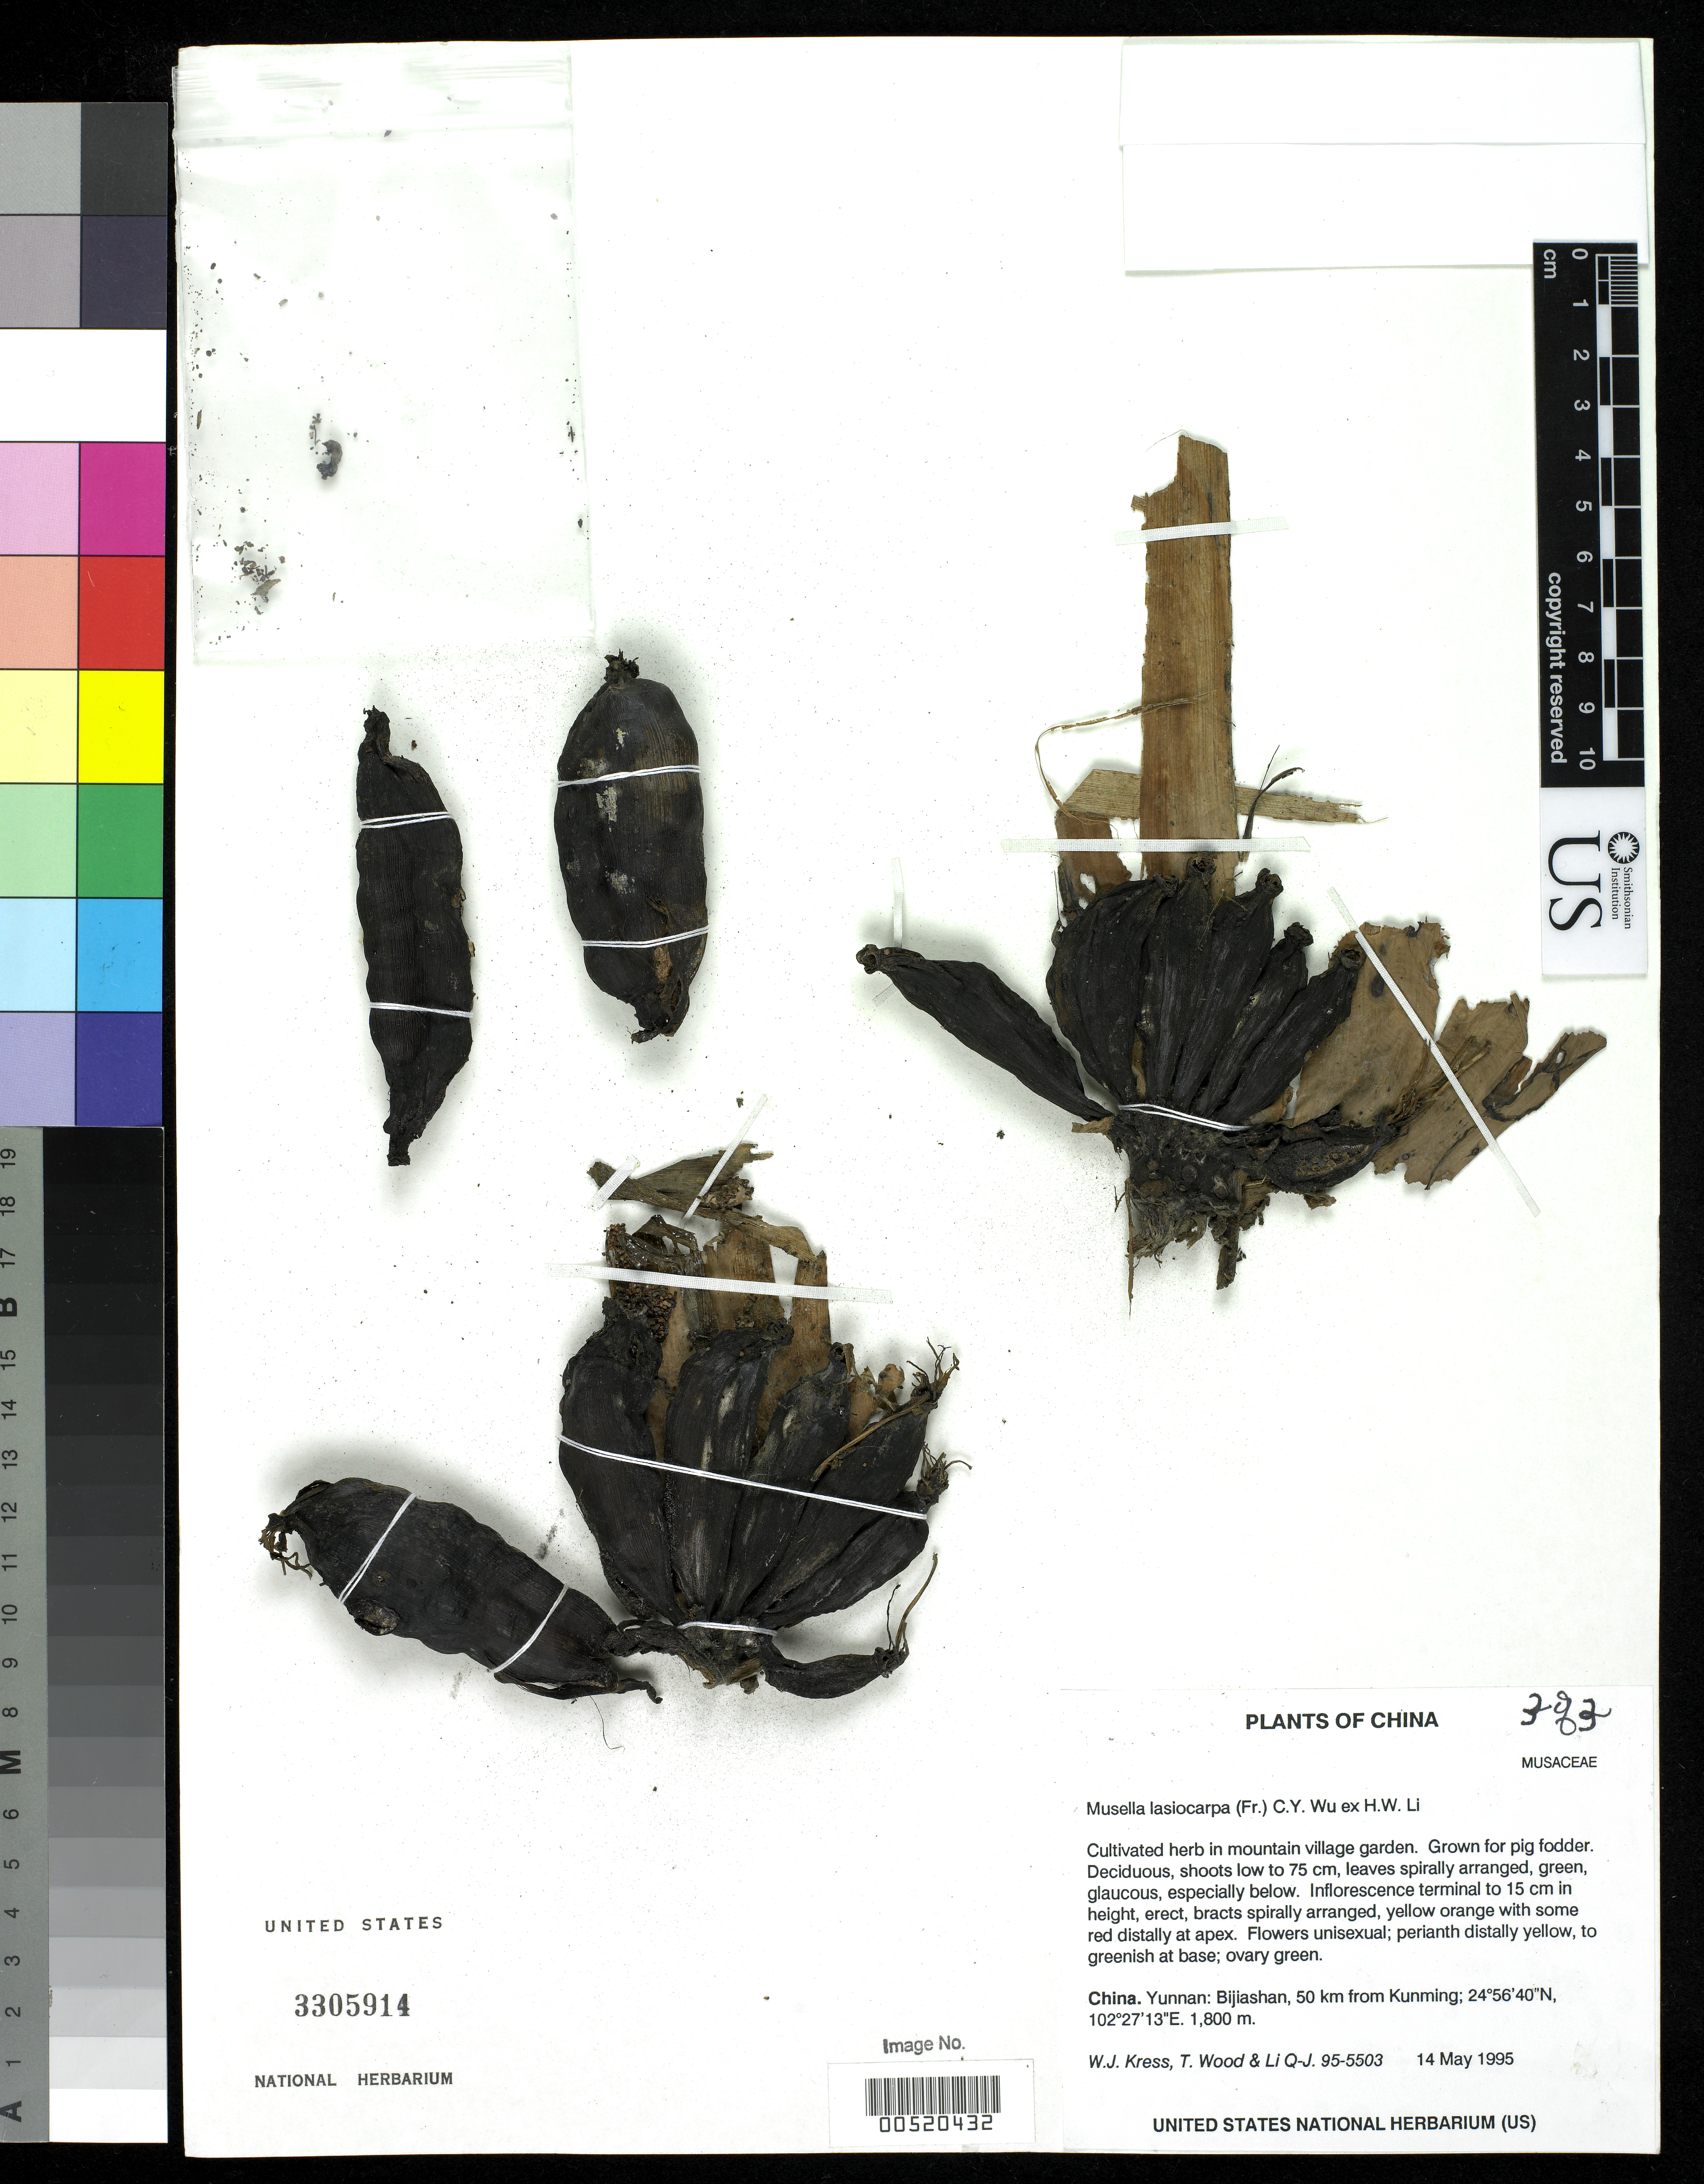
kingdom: Plantae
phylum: Tracheophyta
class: Liliopsida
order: Zingiberales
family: Musaceae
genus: Musella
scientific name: Musella lasiocarpa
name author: (Franch.) C.Y. Wu ex H.W. Li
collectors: W. J. Kress, T. Wood & Q. J. Li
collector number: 95-5503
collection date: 1995-05-14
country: China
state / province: Yunnan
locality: Bijiashan, 50 km from Kunming.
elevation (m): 1800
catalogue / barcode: US 3305914